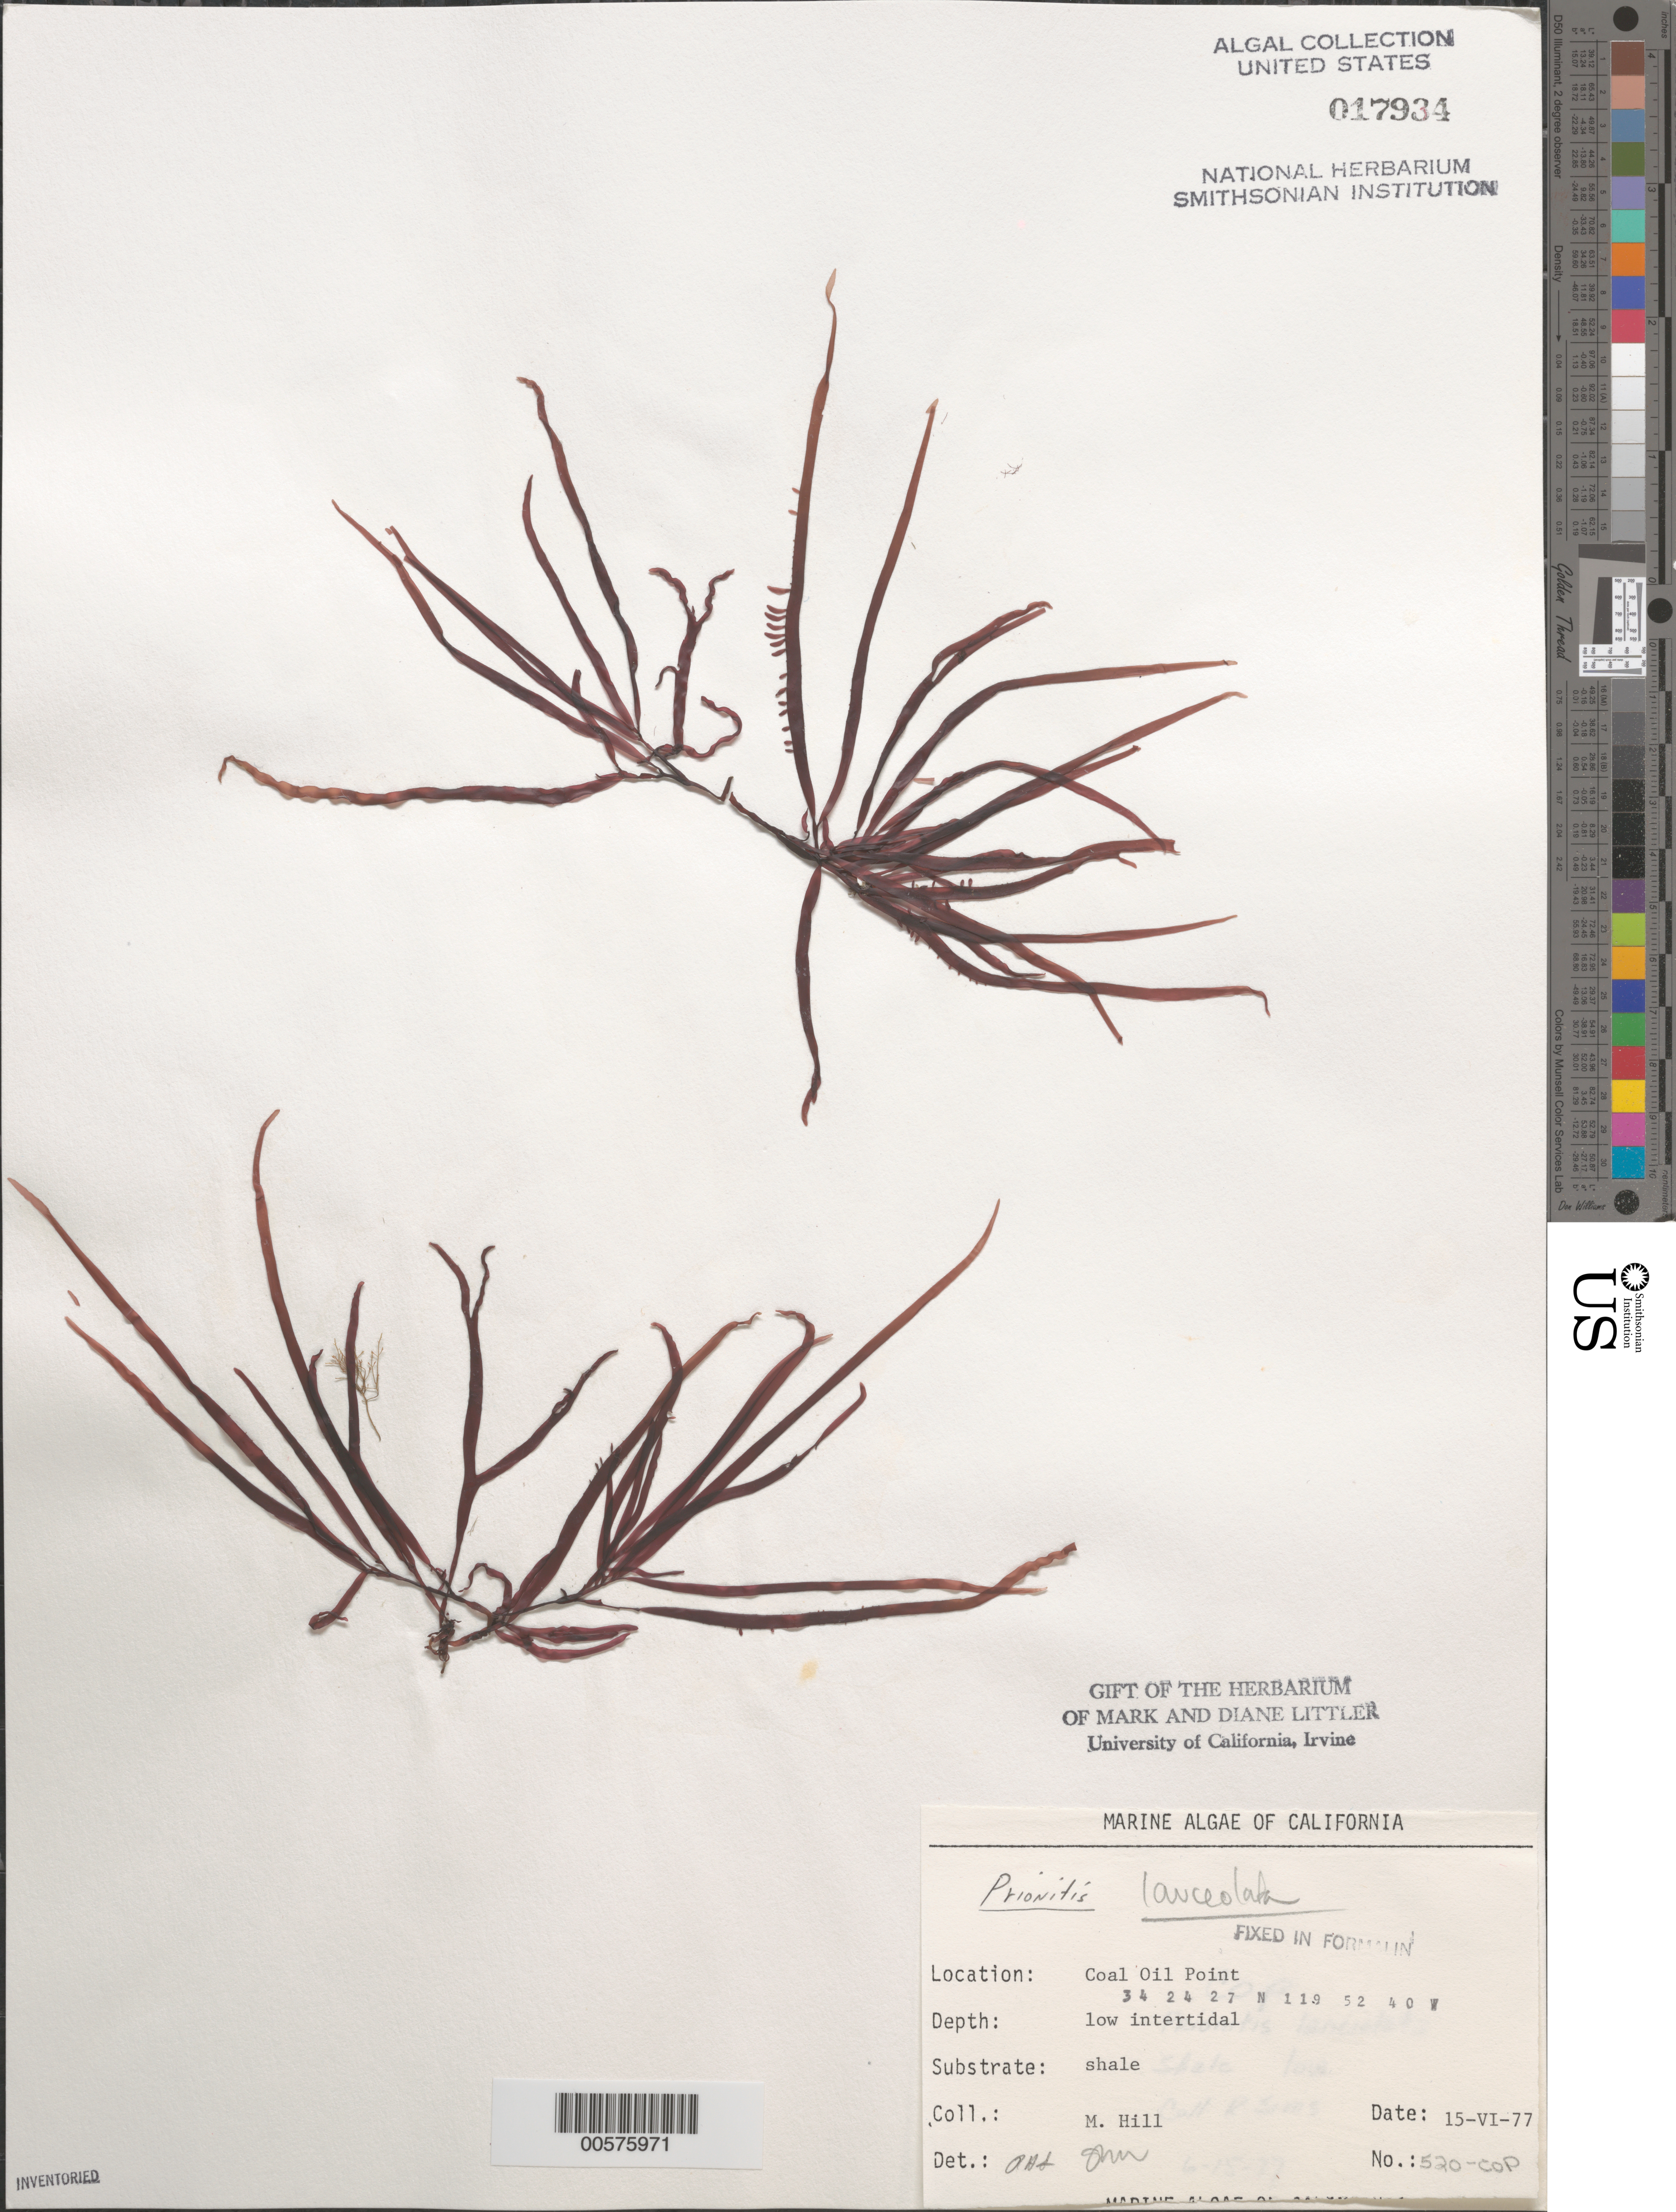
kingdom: Plantae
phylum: Rhodophyta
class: Florideophyceae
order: Cryptonemiales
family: Cryptonemiaceae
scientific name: Prionitis lanceolata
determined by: Sims, Robert H.; Murray, S. N.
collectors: M. Hill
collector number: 520-cop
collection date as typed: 15 Jun 1977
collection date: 1977-06-15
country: United States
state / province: California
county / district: Santa Barbara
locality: Coal Oil Point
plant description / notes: BLM-SOCALBIGHT Rocky Intertidal Survey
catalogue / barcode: US 17934